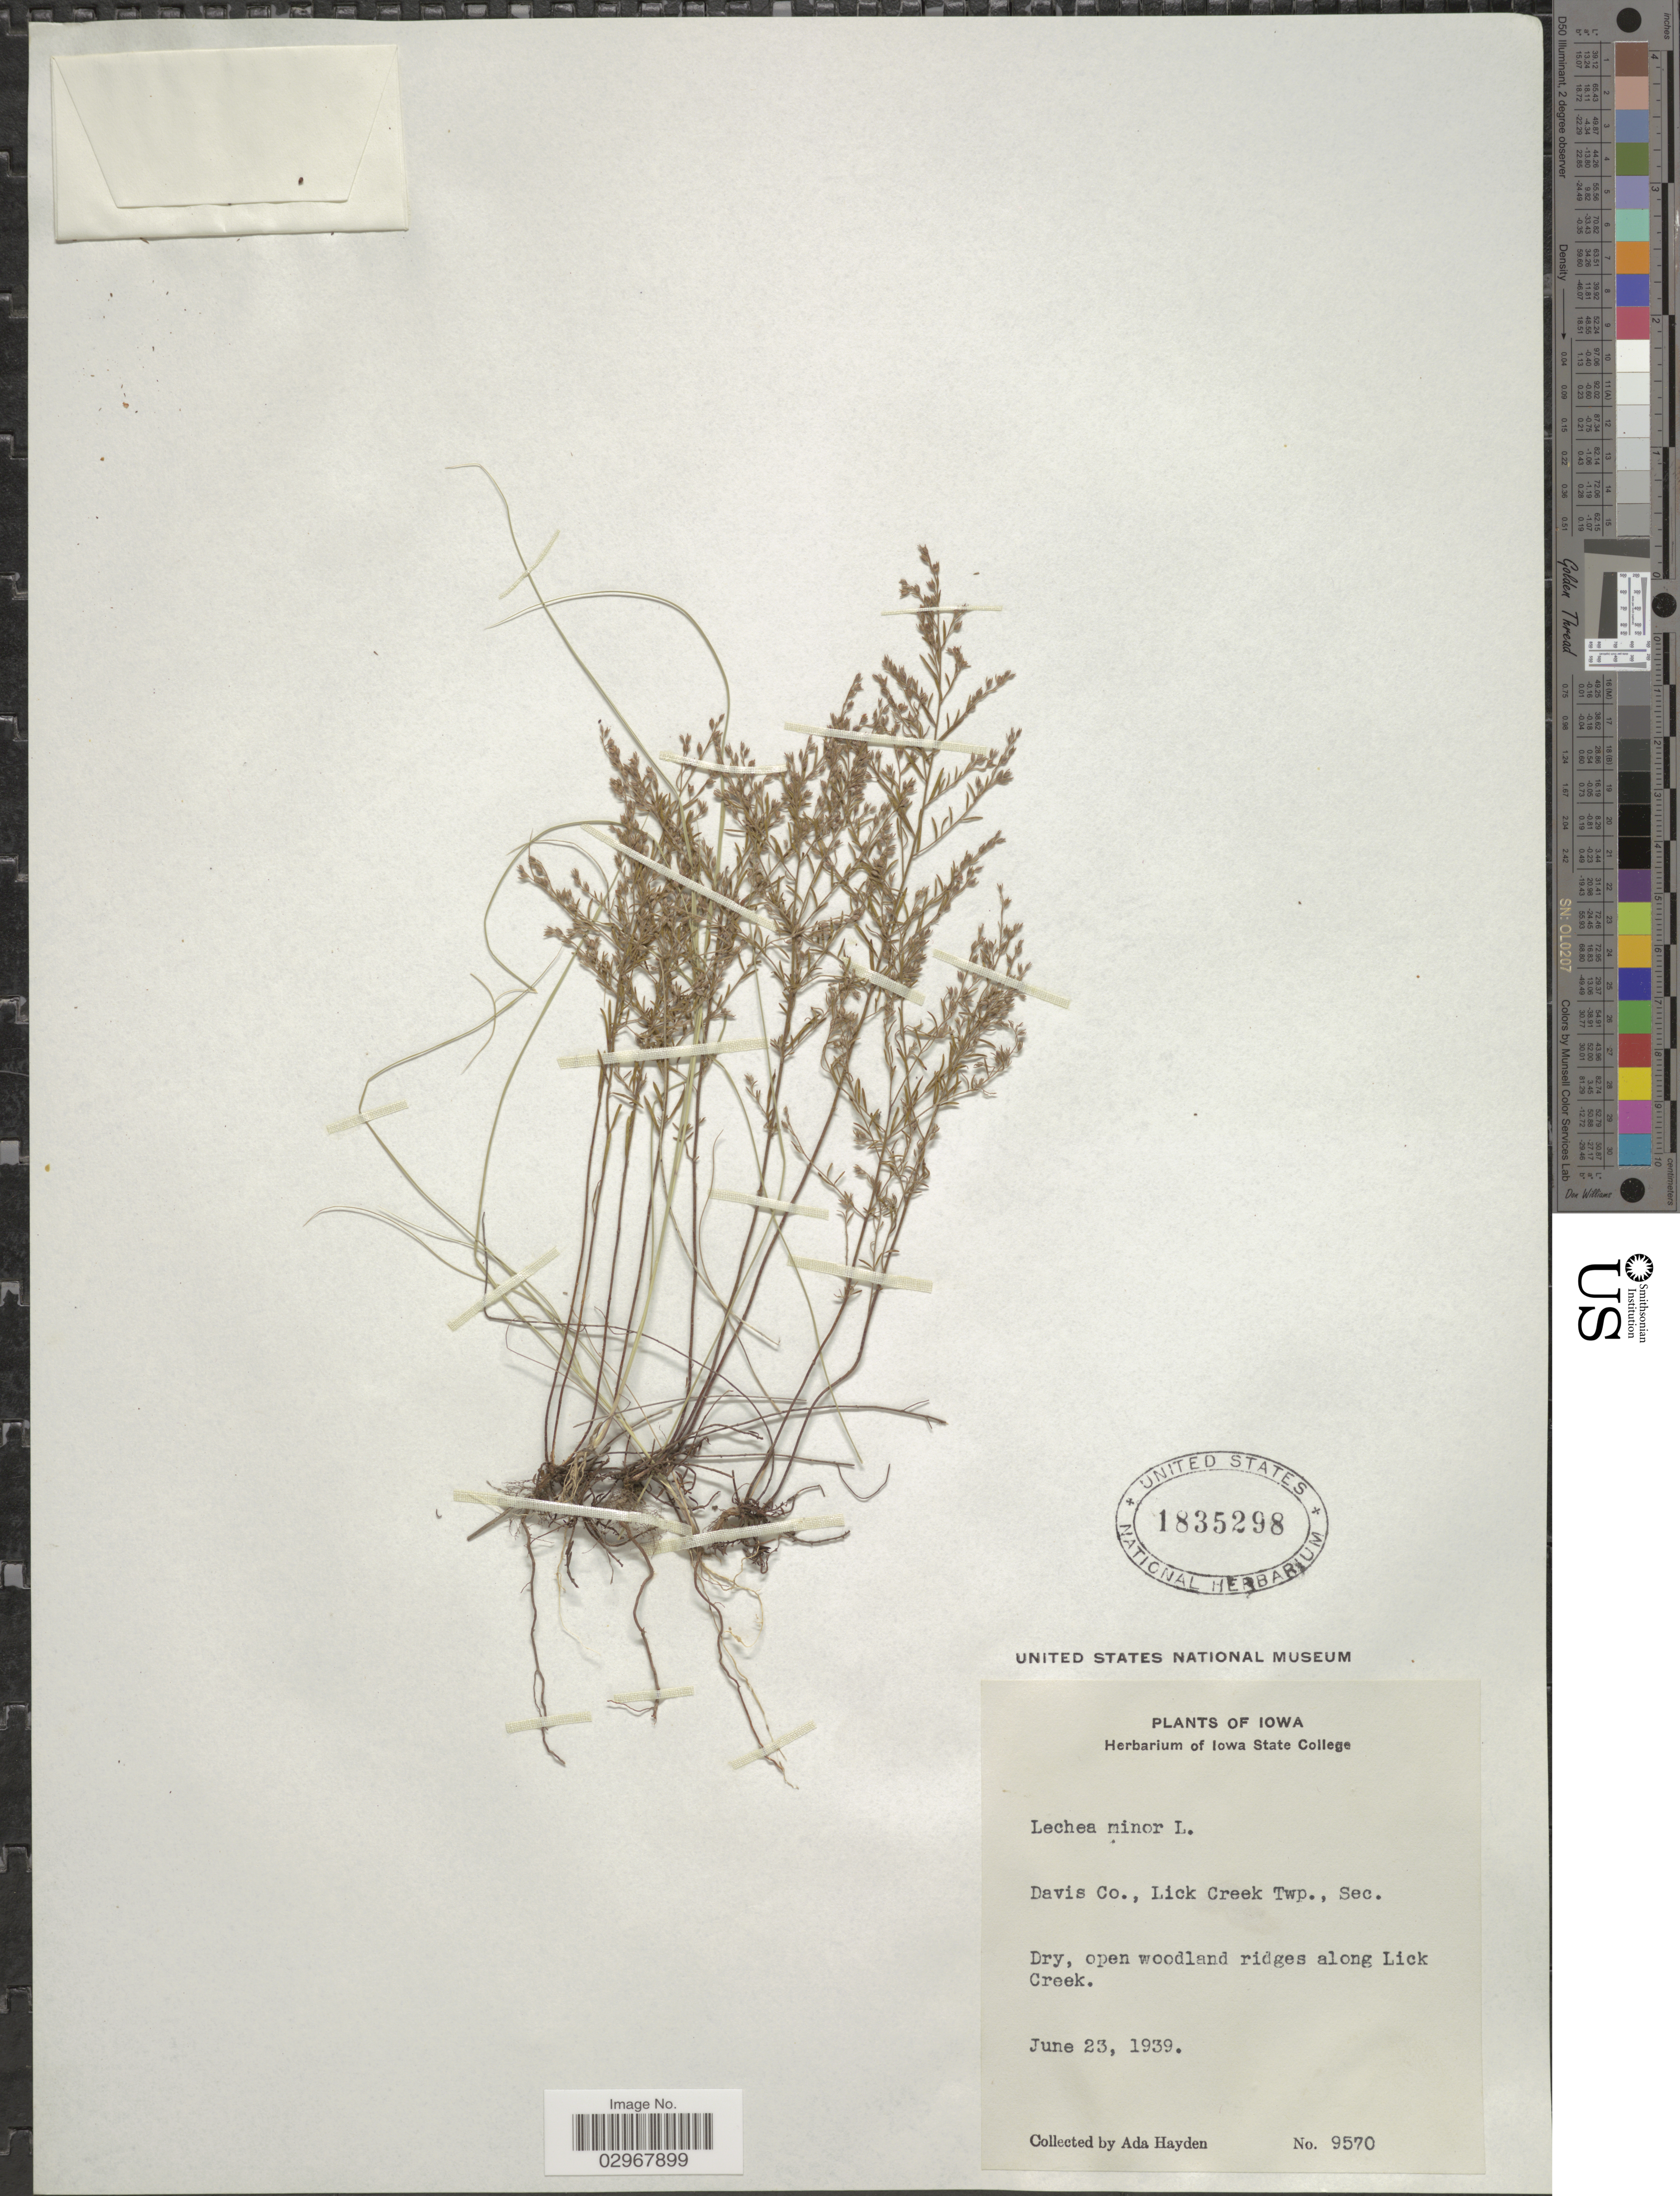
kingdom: Plantae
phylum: Tracheophyta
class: Magnoliopsida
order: Malvales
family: Cistaceae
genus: Lechea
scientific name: Lechea minor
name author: L.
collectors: Ada Hayden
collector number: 9570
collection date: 1939-06-23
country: United States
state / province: Iowa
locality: Davis Co., Lick Creek Twp., Sec. Dry, open woodland ridges along Lick Creek.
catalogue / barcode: US 1835298